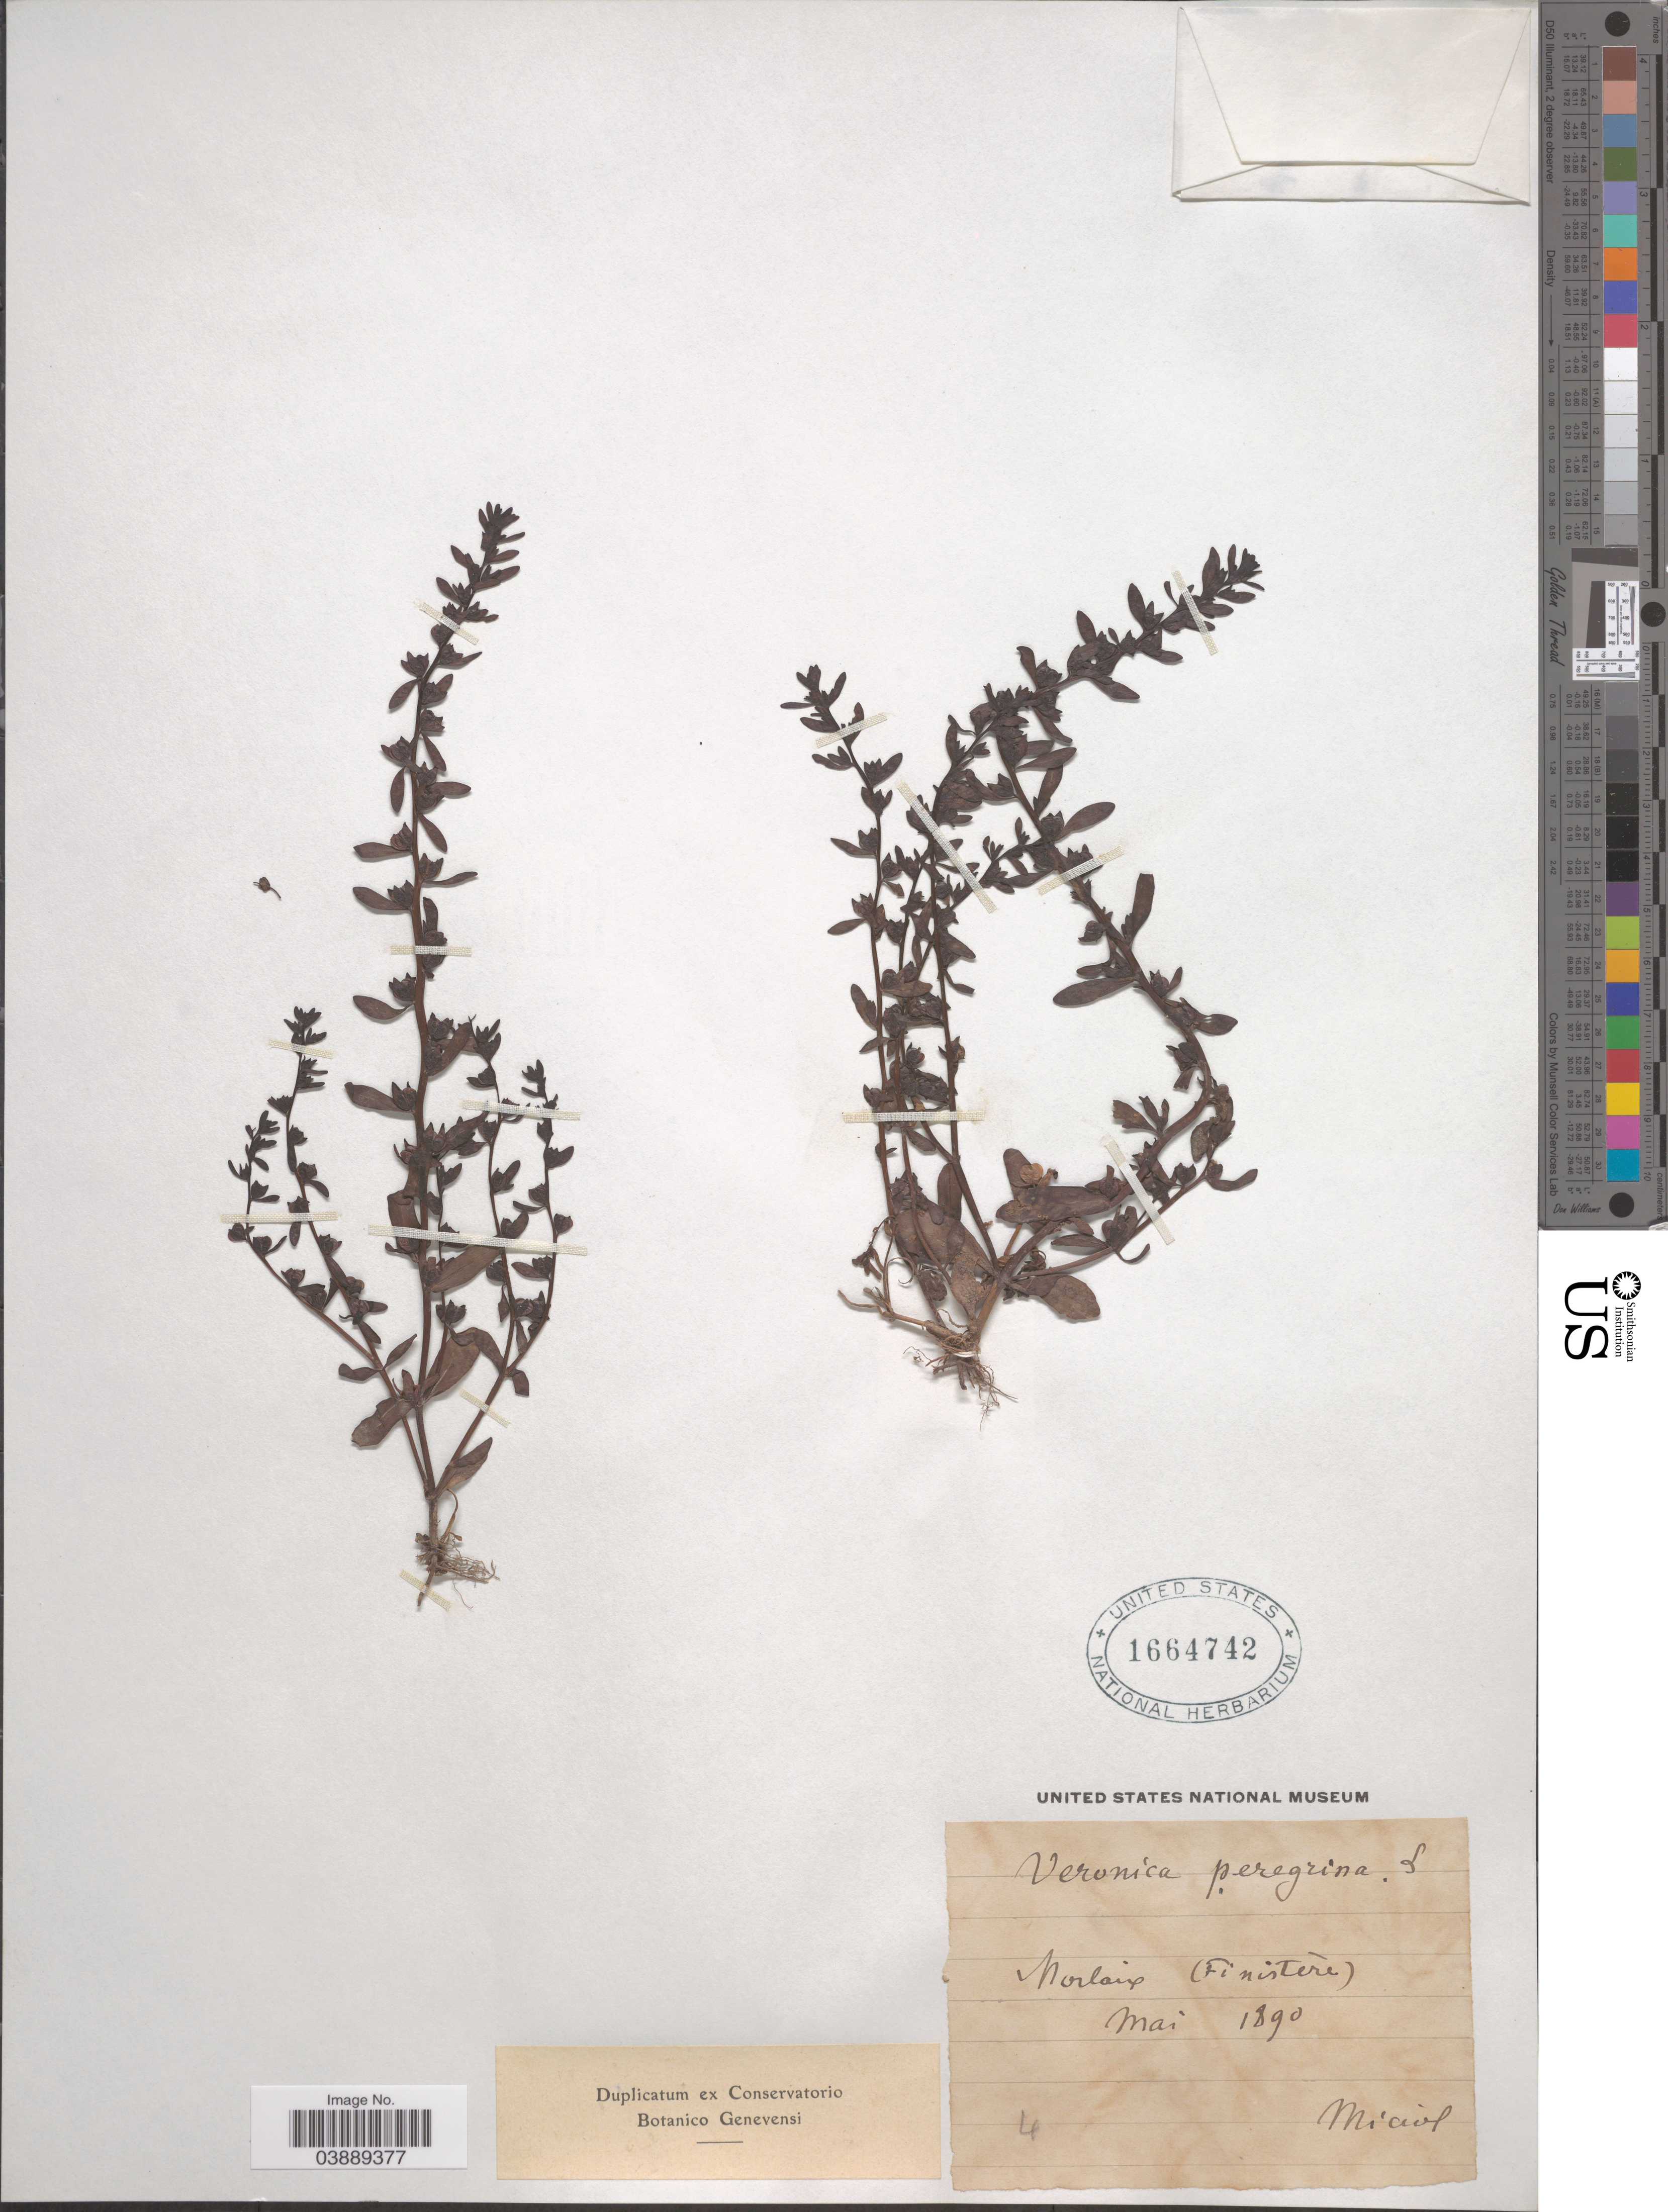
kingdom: Plantae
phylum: Tracheophyta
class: Magnoliopsida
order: Lamiales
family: Plantaginaceae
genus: Veronica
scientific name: Veronica peregrina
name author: L.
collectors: -. Miciol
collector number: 4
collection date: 1890-05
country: France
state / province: Bretagne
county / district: Finistère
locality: Morlaix (Finistère).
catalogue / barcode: US 1664742